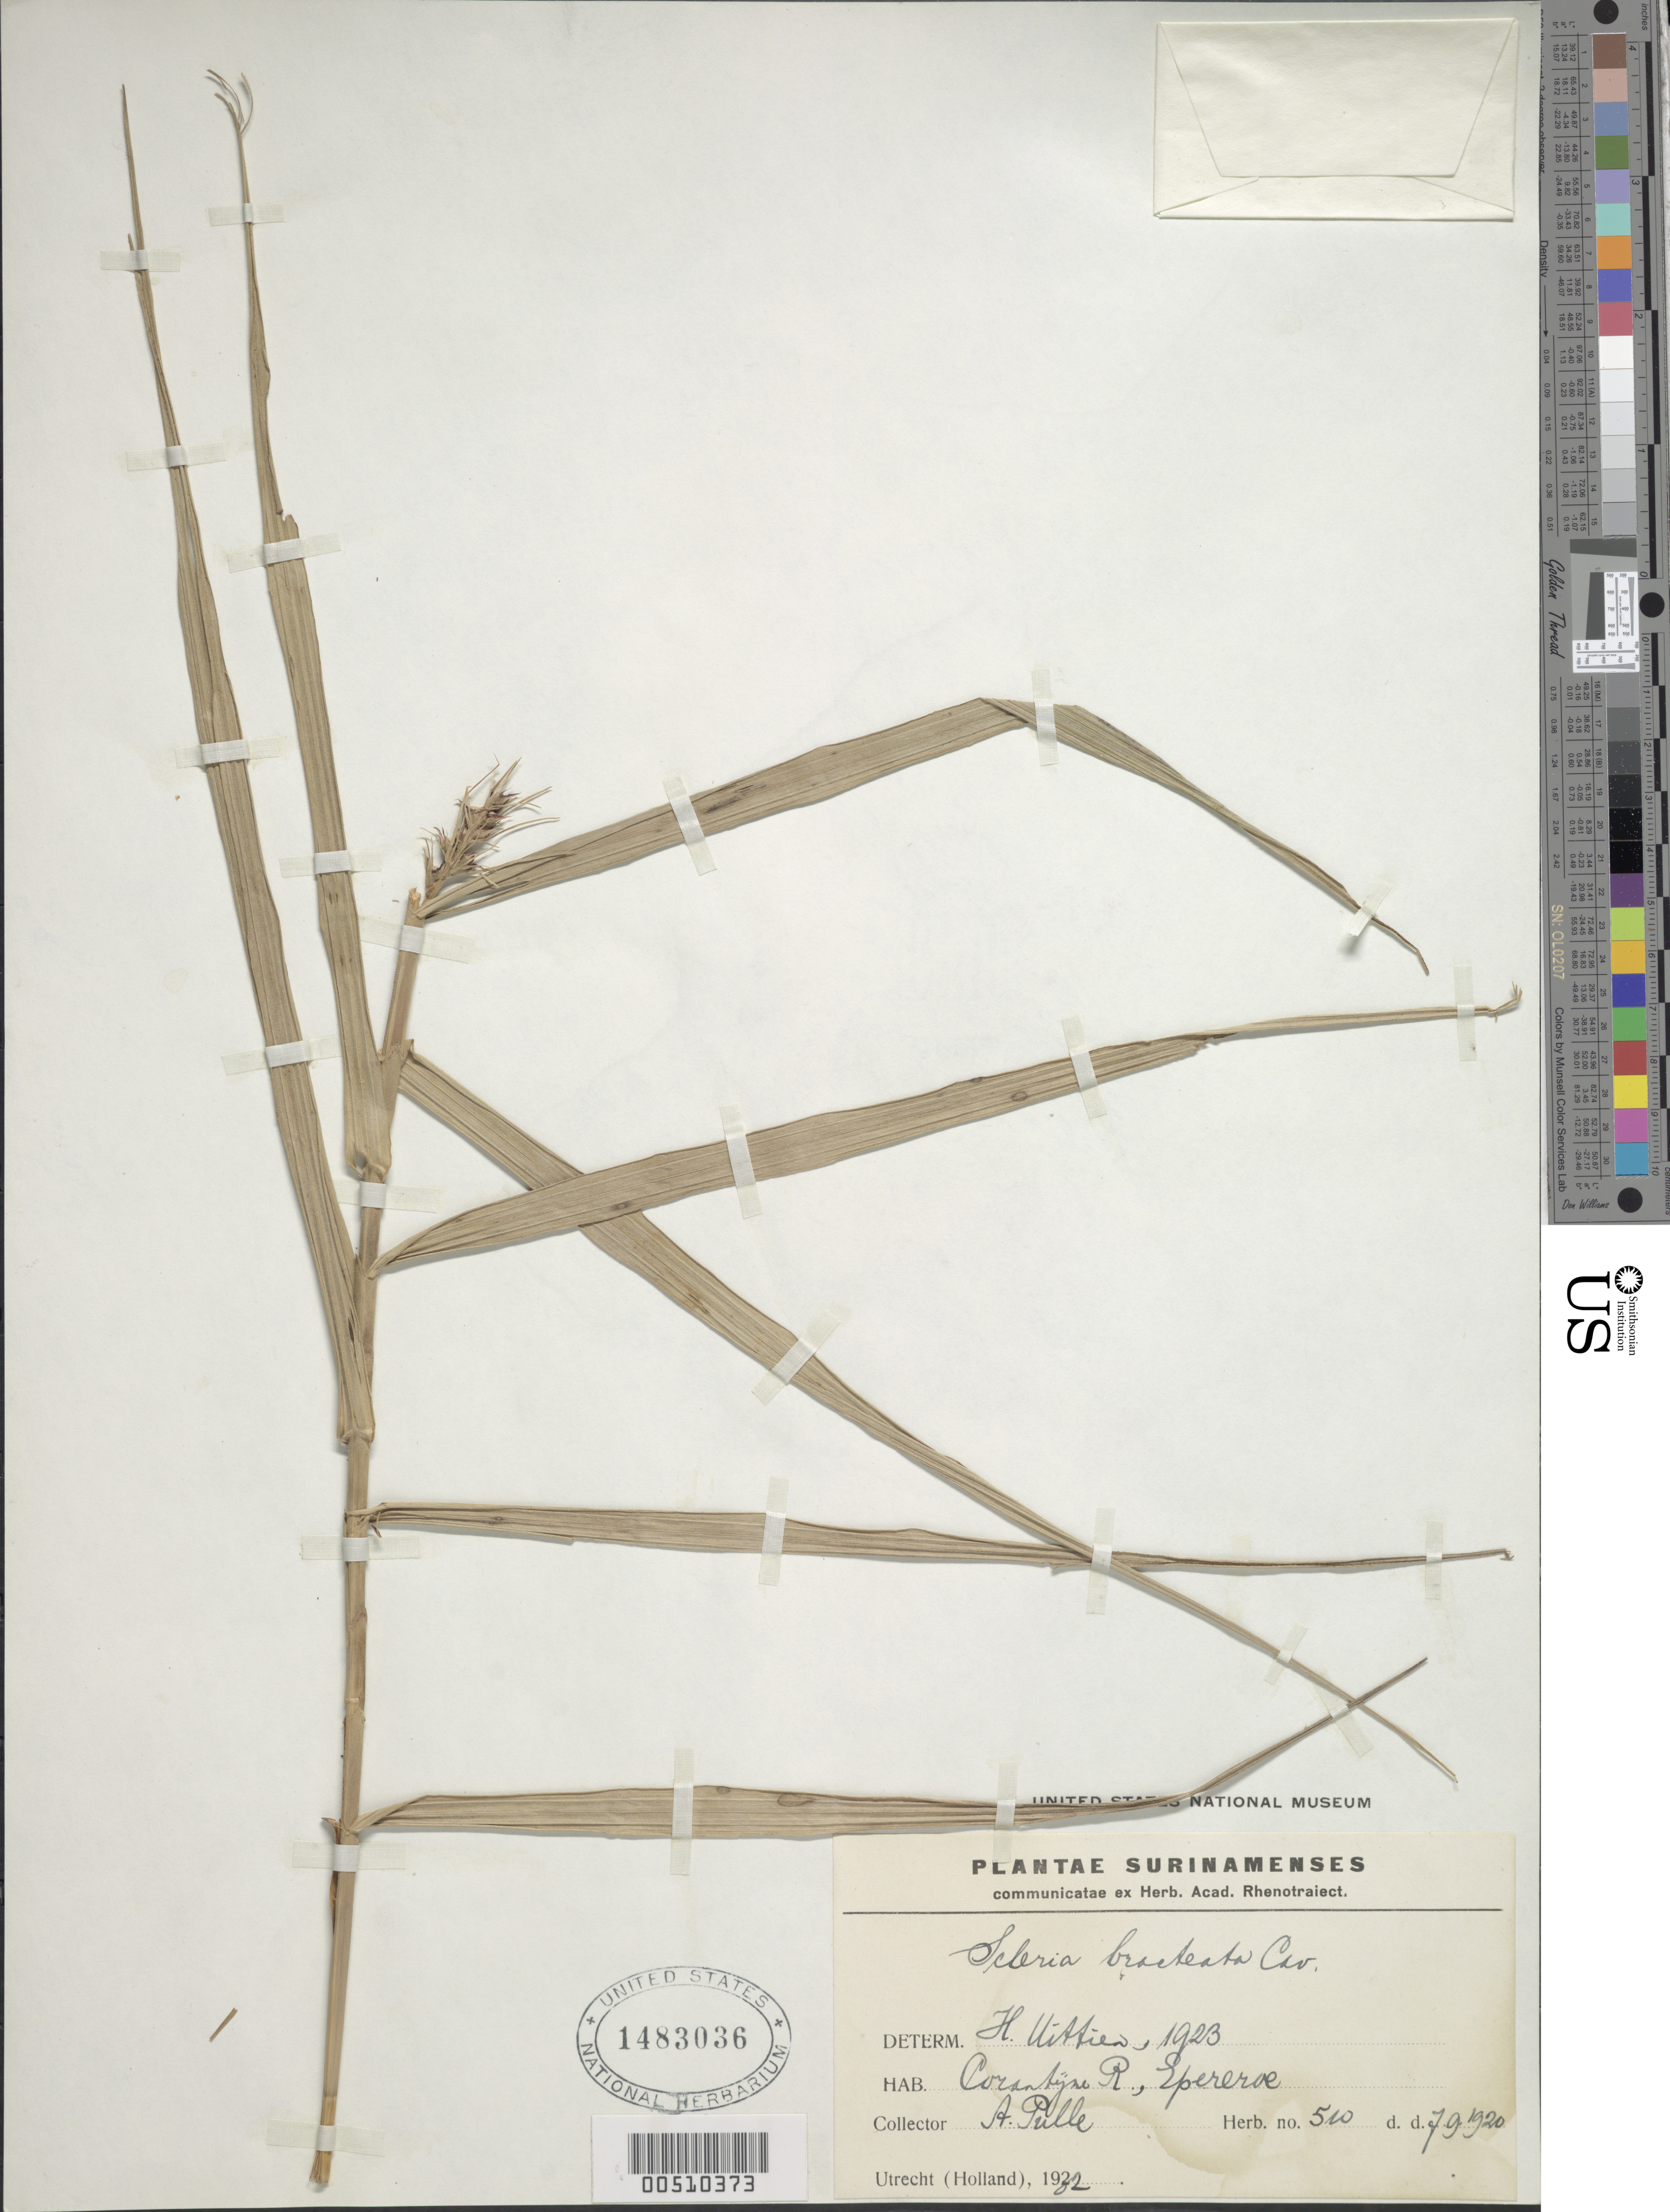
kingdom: Plantae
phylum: Tracheophyta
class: Liliopsida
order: Poales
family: Cyperaceae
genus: Scleria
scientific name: Scleria bracteata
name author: Cav.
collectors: A. A. Pulle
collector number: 510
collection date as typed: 07 Sep 1920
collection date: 1920-09-07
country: Suriname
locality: Corantyne River, Epereroe.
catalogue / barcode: US 1483036